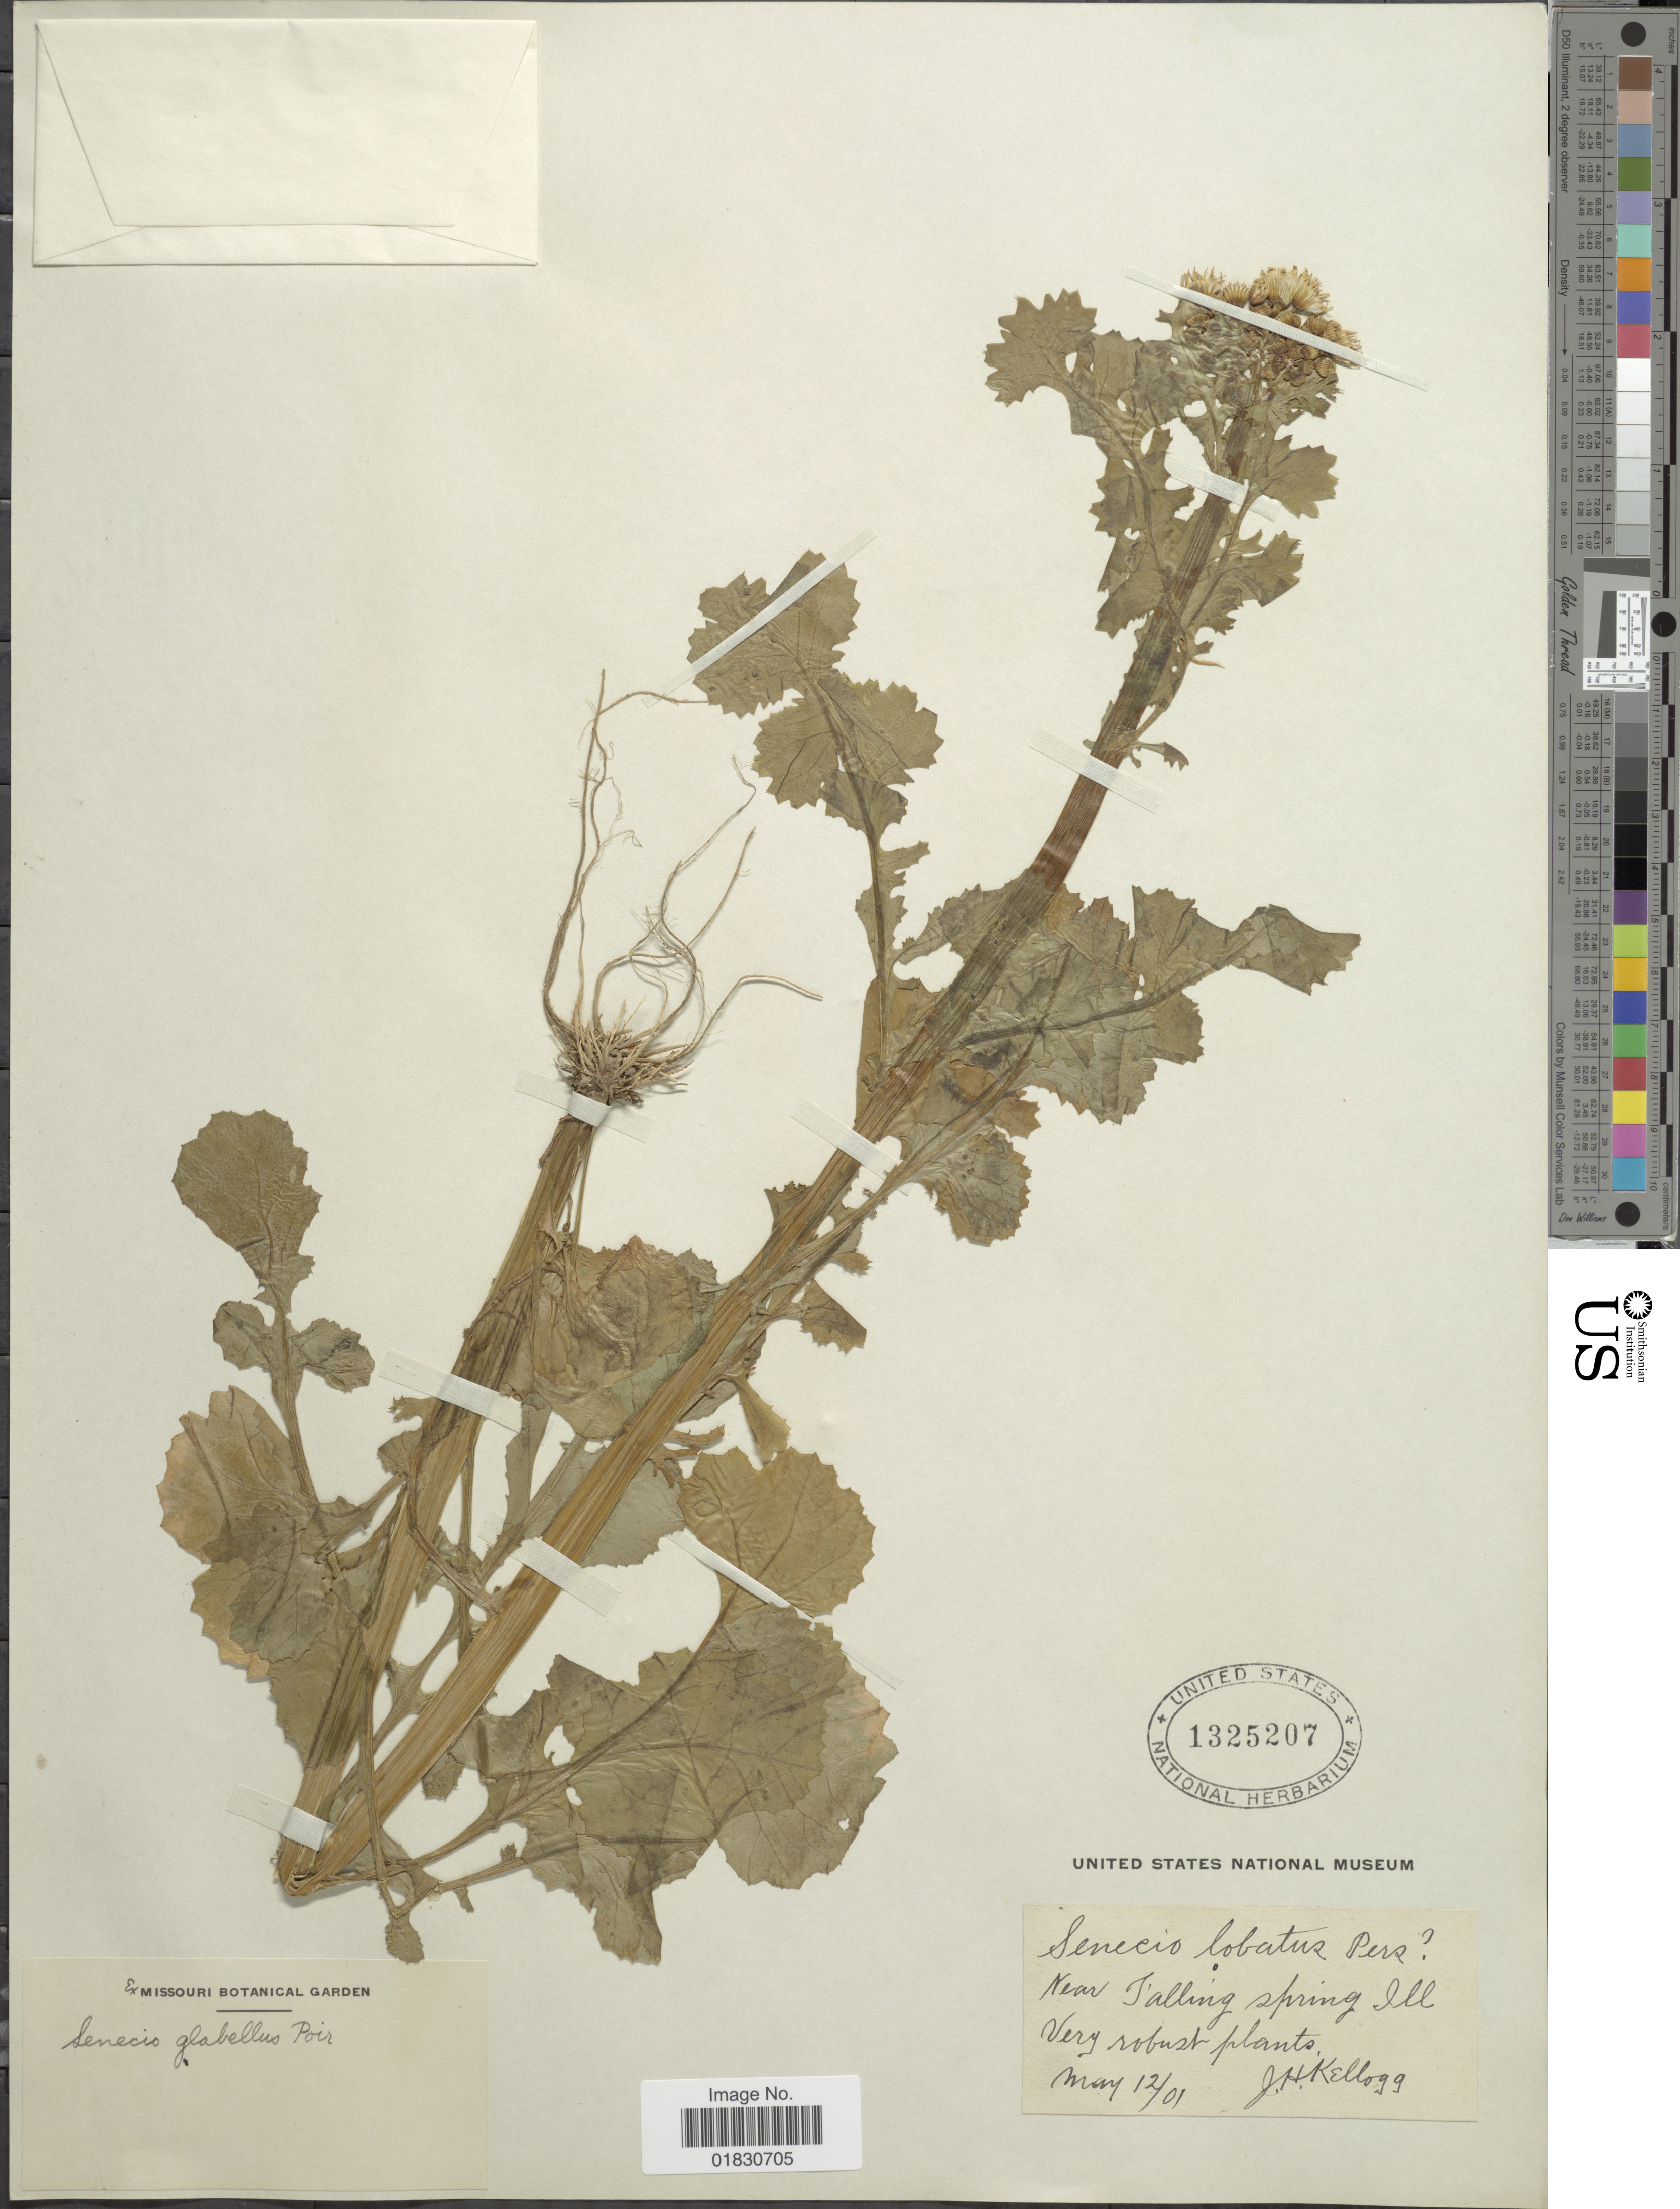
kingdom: Plantae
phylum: Tracheophyta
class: Magnoliopsida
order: Asterales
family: Asteraceae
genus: Packera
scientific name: Packera glabella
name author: (Poir.) C. Jeffrey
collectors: J. H. Kellogg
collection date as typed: Transcribed d/m/y: 1/5/12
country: United States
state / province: Illinois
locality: Near Falling Spring, Ill.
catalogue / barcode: US 1325207